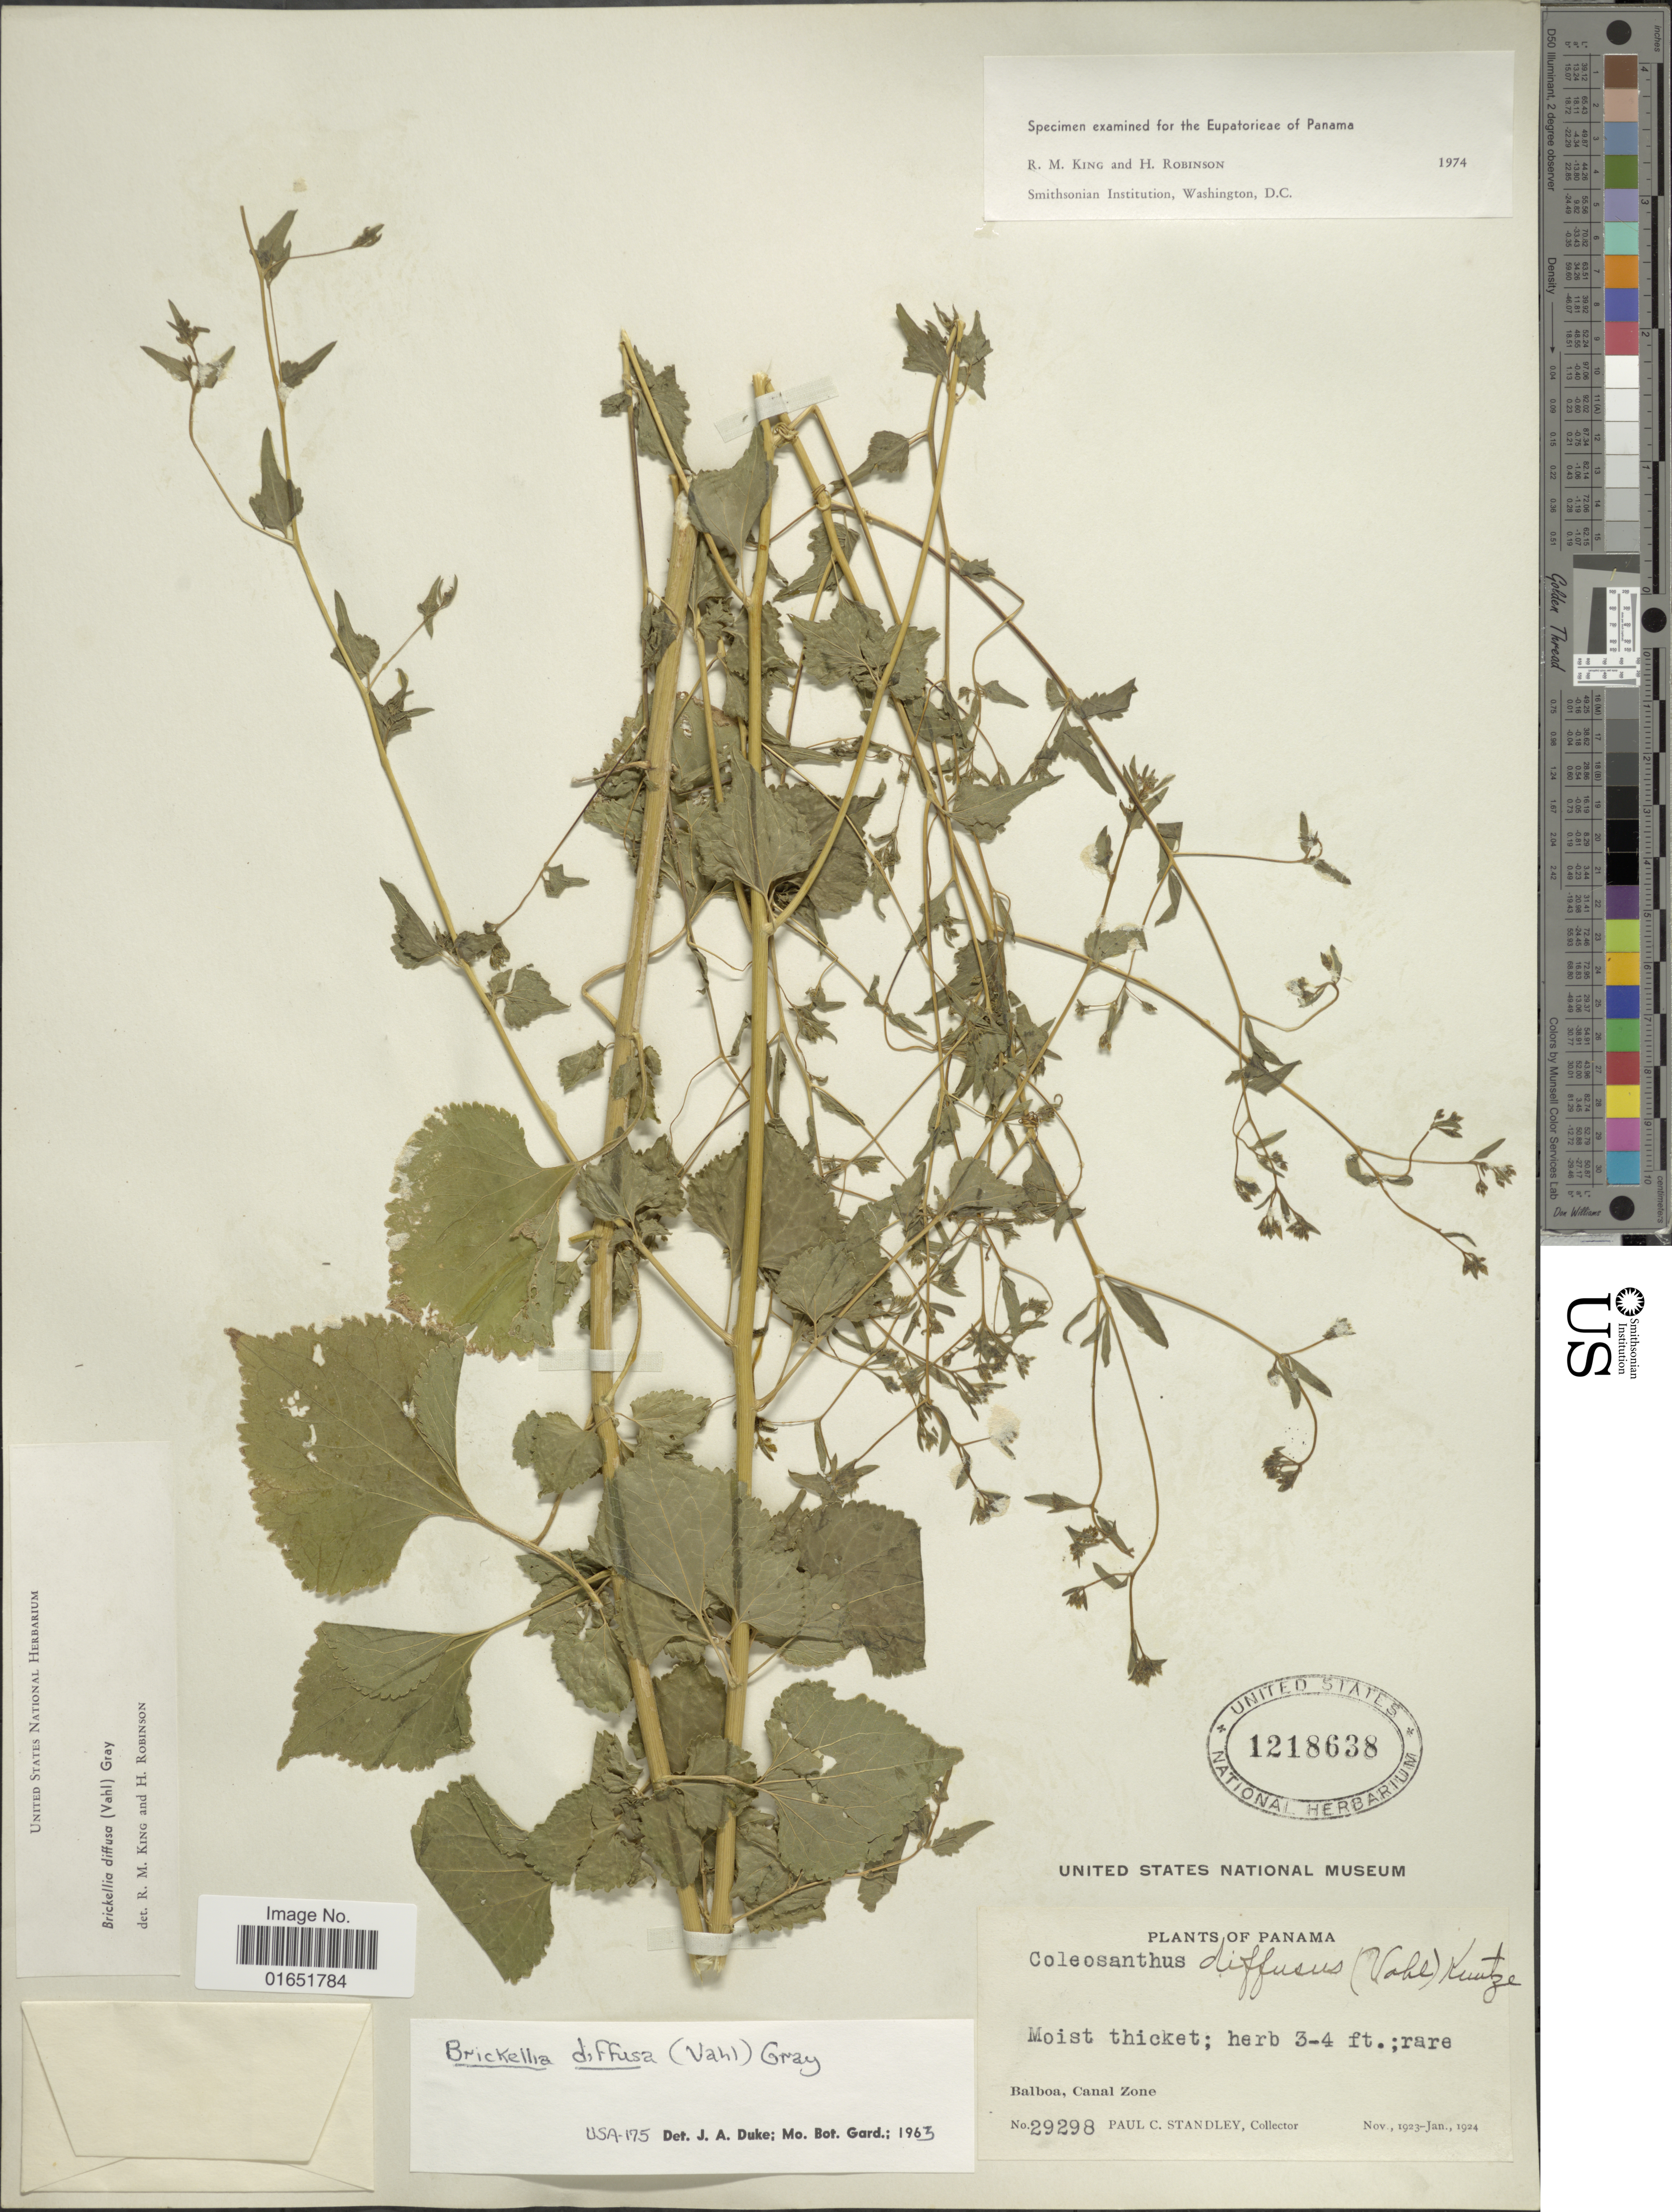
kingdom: Plantae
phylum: Tracheophyta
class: Magnoliopsida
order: Asterales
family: Asteraceae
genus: Brickellia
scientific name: Brickellia diffusa M.E. Jones, nom illeg.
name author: M.E. Jones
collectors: P. C. Standley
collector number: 29298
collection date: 1923-11/1924-01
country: Panama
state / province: Colón / Panamá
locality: Balboa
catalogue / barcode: US 1218638